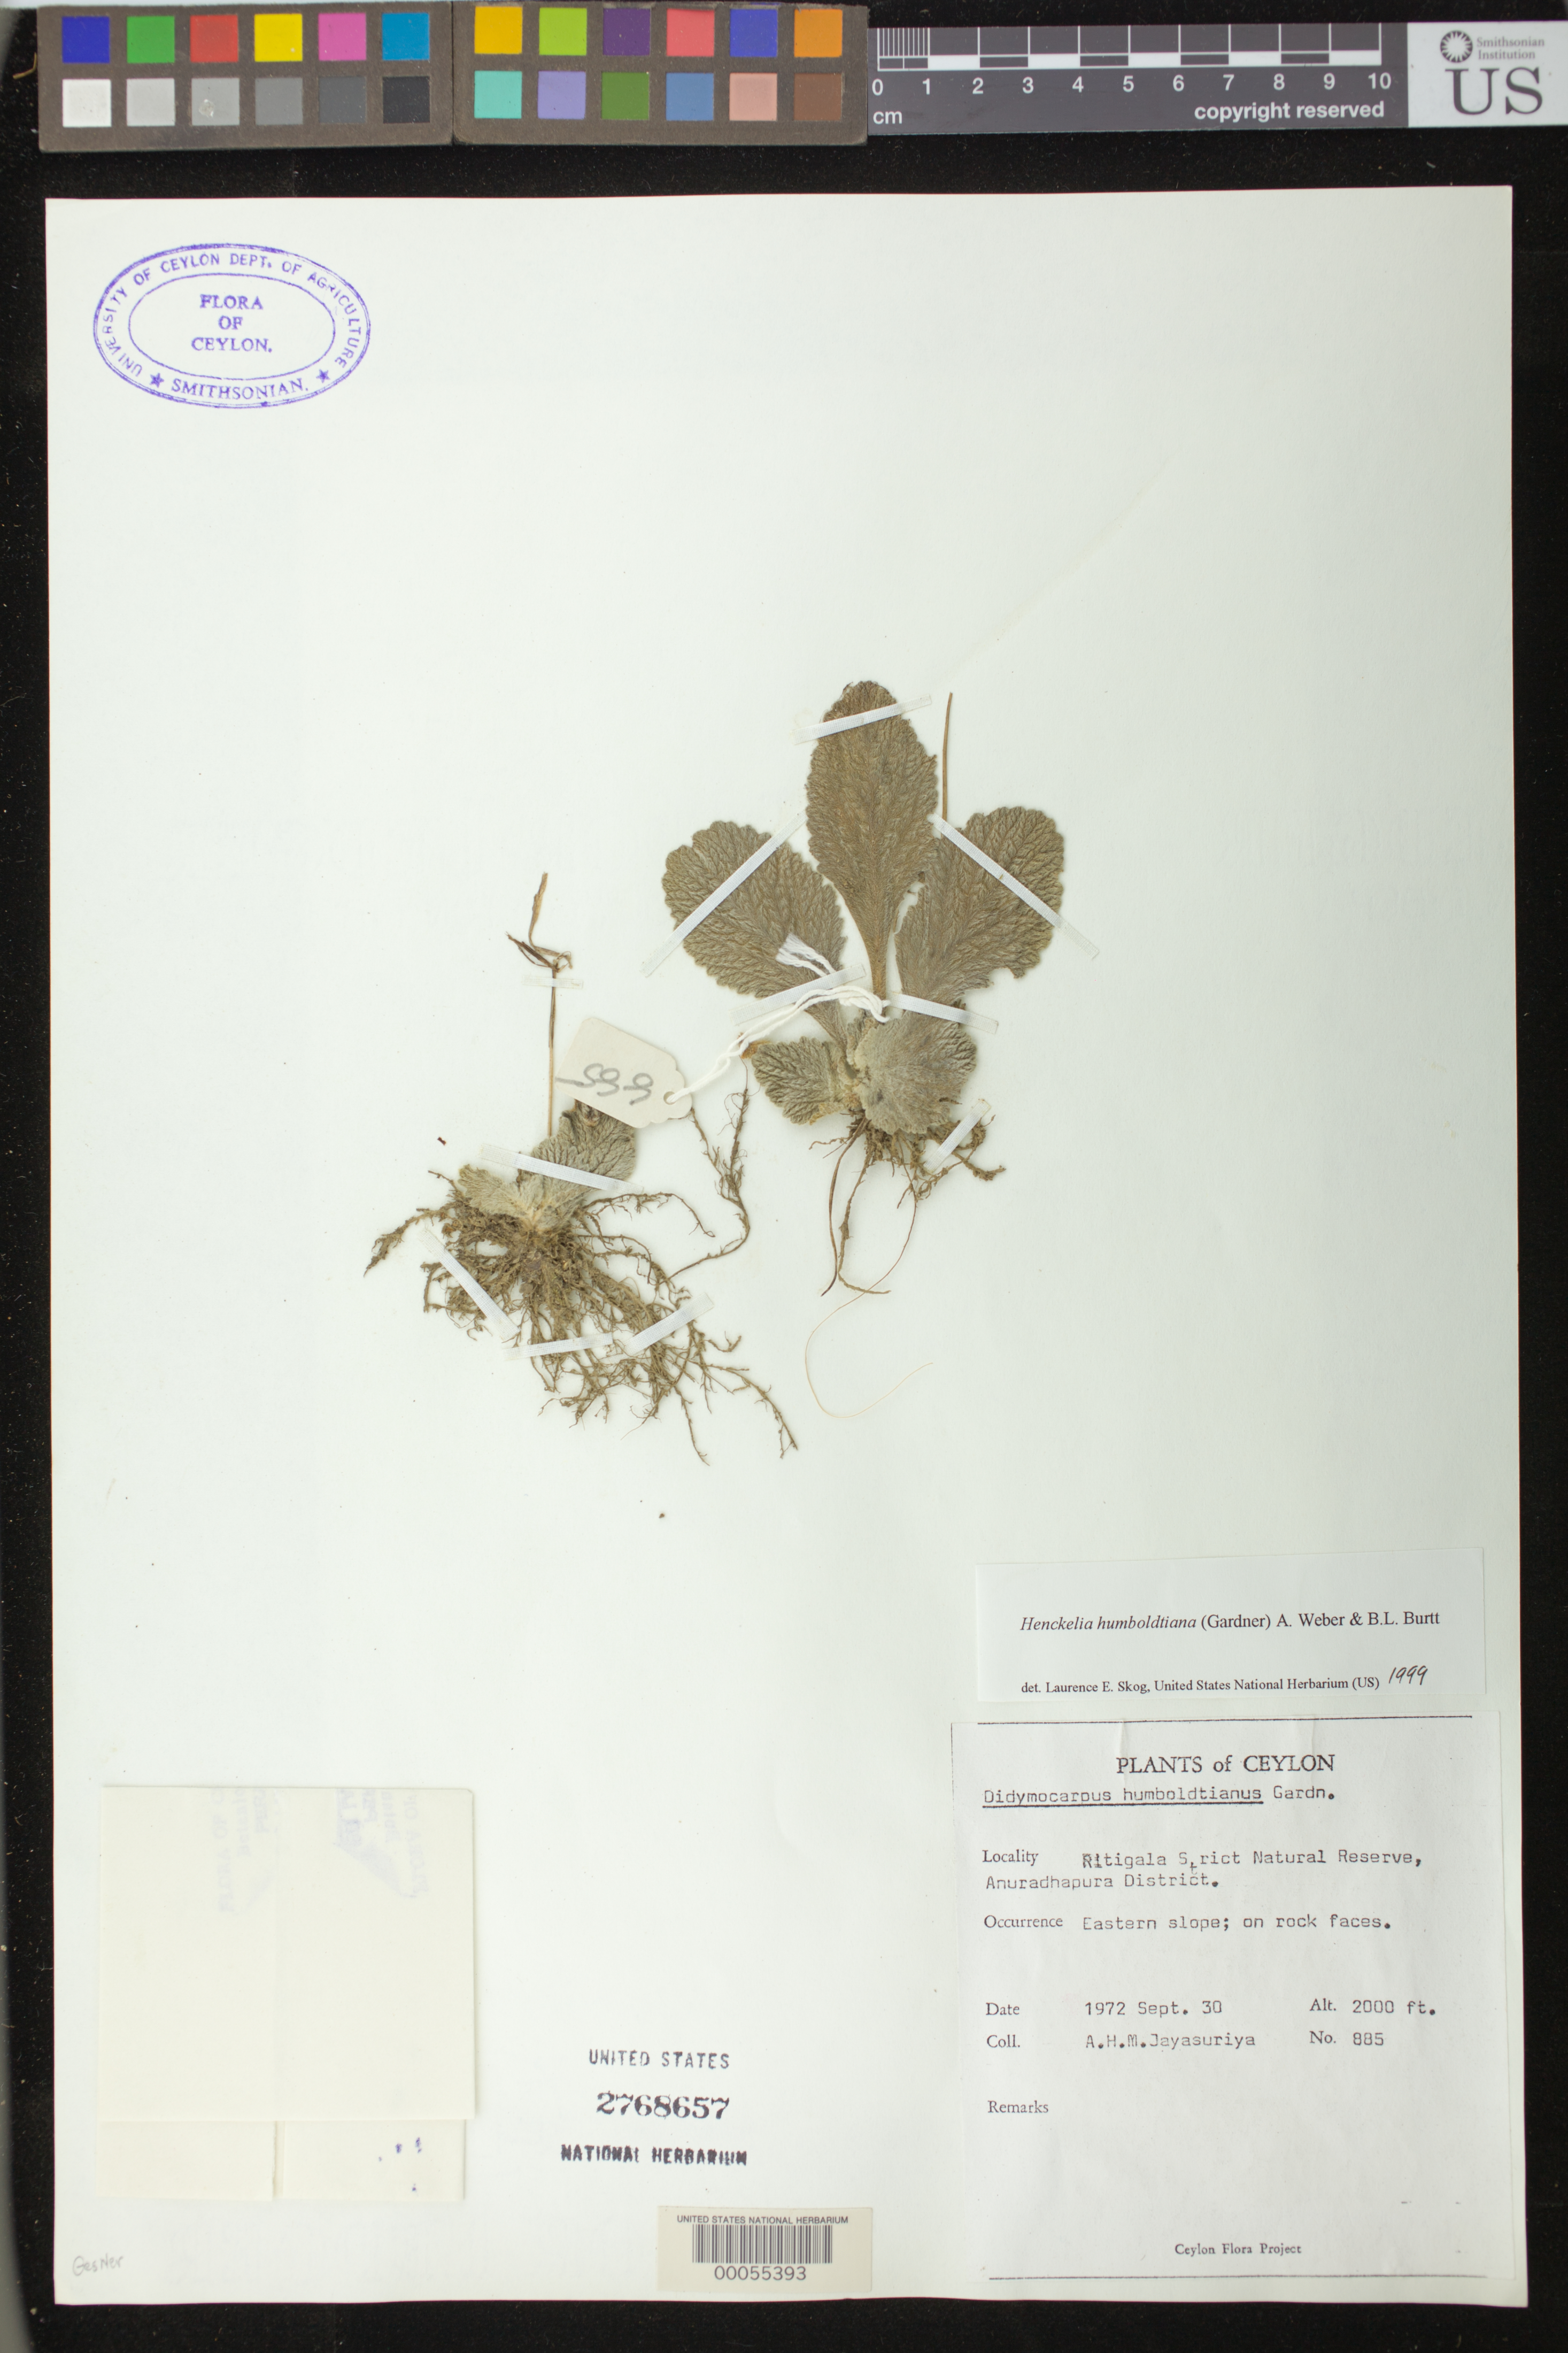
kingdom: Plantae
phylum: Tracheophyta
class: Magnoliopsida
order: Lamiales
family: Gesneriaceae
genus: Henckelia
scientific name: Henckelia humboldtiana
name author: (Gardner) A. Weber & B.L. Burtt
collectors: A. H. Jayasuriya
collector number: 885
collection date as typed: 30 Sep 1972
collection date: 1972-09-30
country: Sri Lanka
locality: Anuradhapura dist., Ritigala natural reserve, eastern slope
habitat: Eastern slope on, rock faces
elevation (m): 610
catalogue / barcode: US 2768657